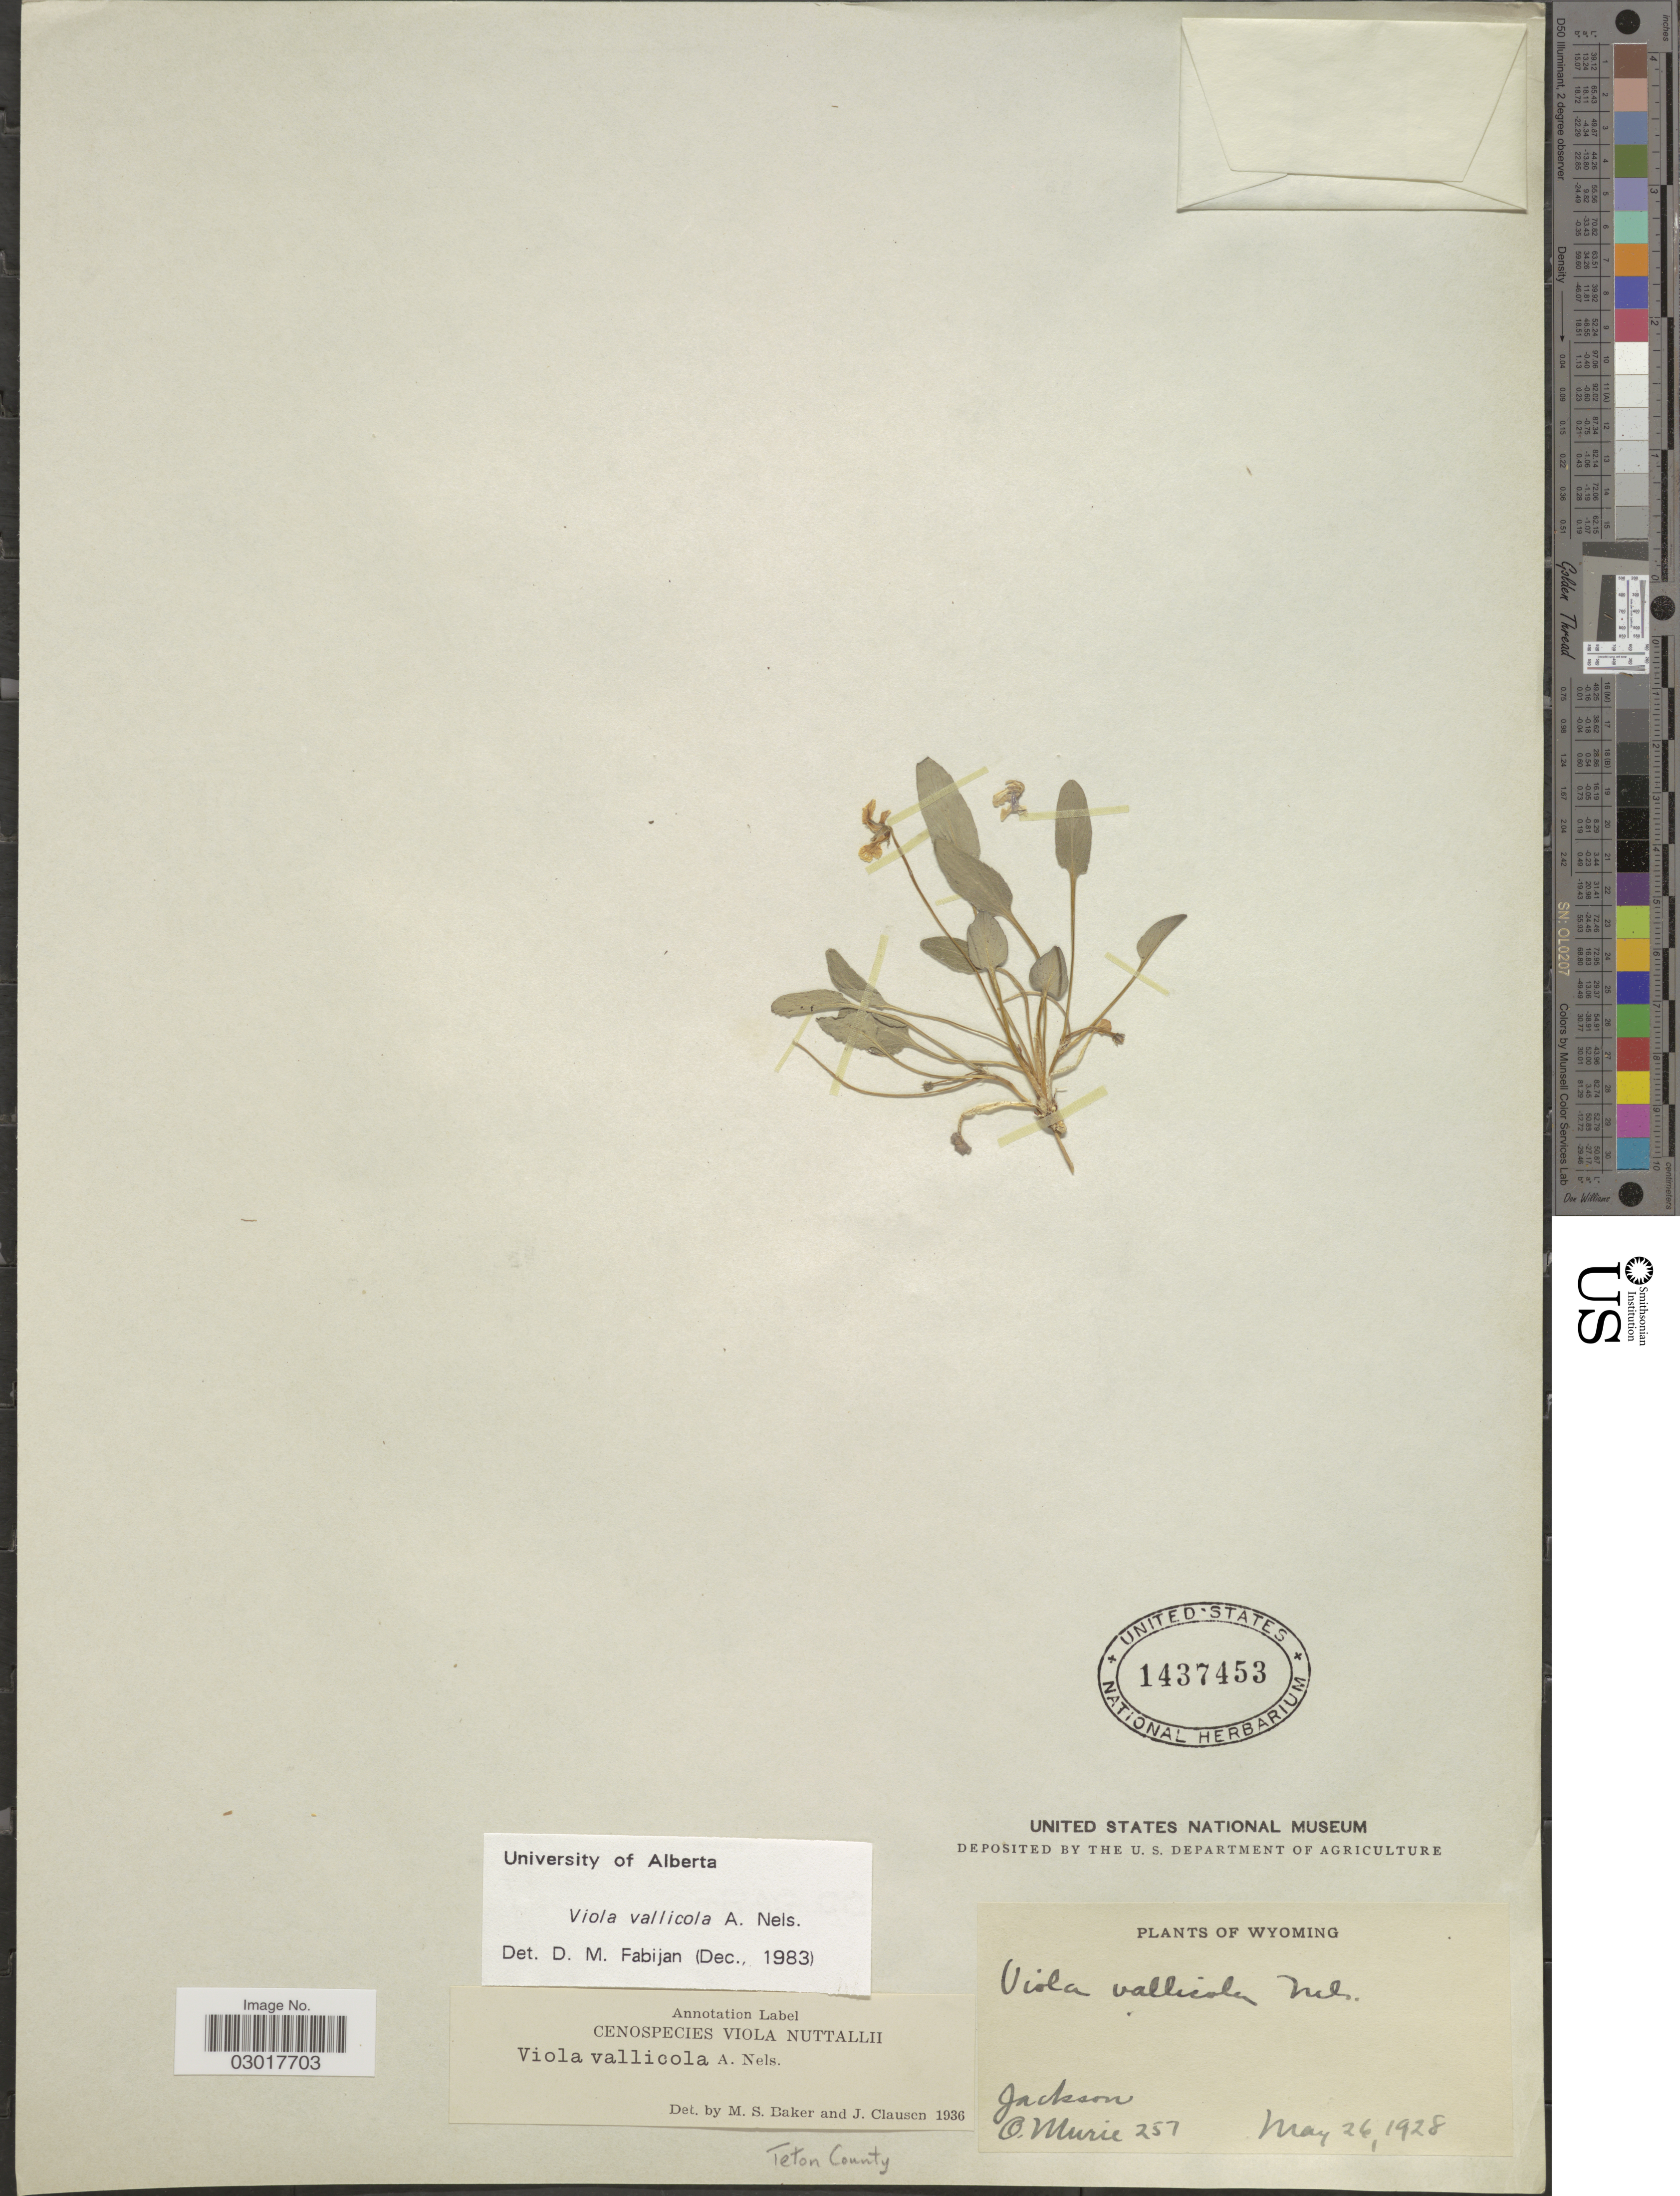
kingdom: Plantae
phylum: Tracheophyta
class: Magnoliopsida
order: Malpighiales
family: Violaceae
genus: Viola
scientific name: Viola vallicola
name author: A. Nelson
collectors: O. Murie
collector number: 257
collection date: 1928-05-26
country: United States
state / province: Wyoming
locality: Teton County. Jackson.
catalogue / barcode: US 1437453